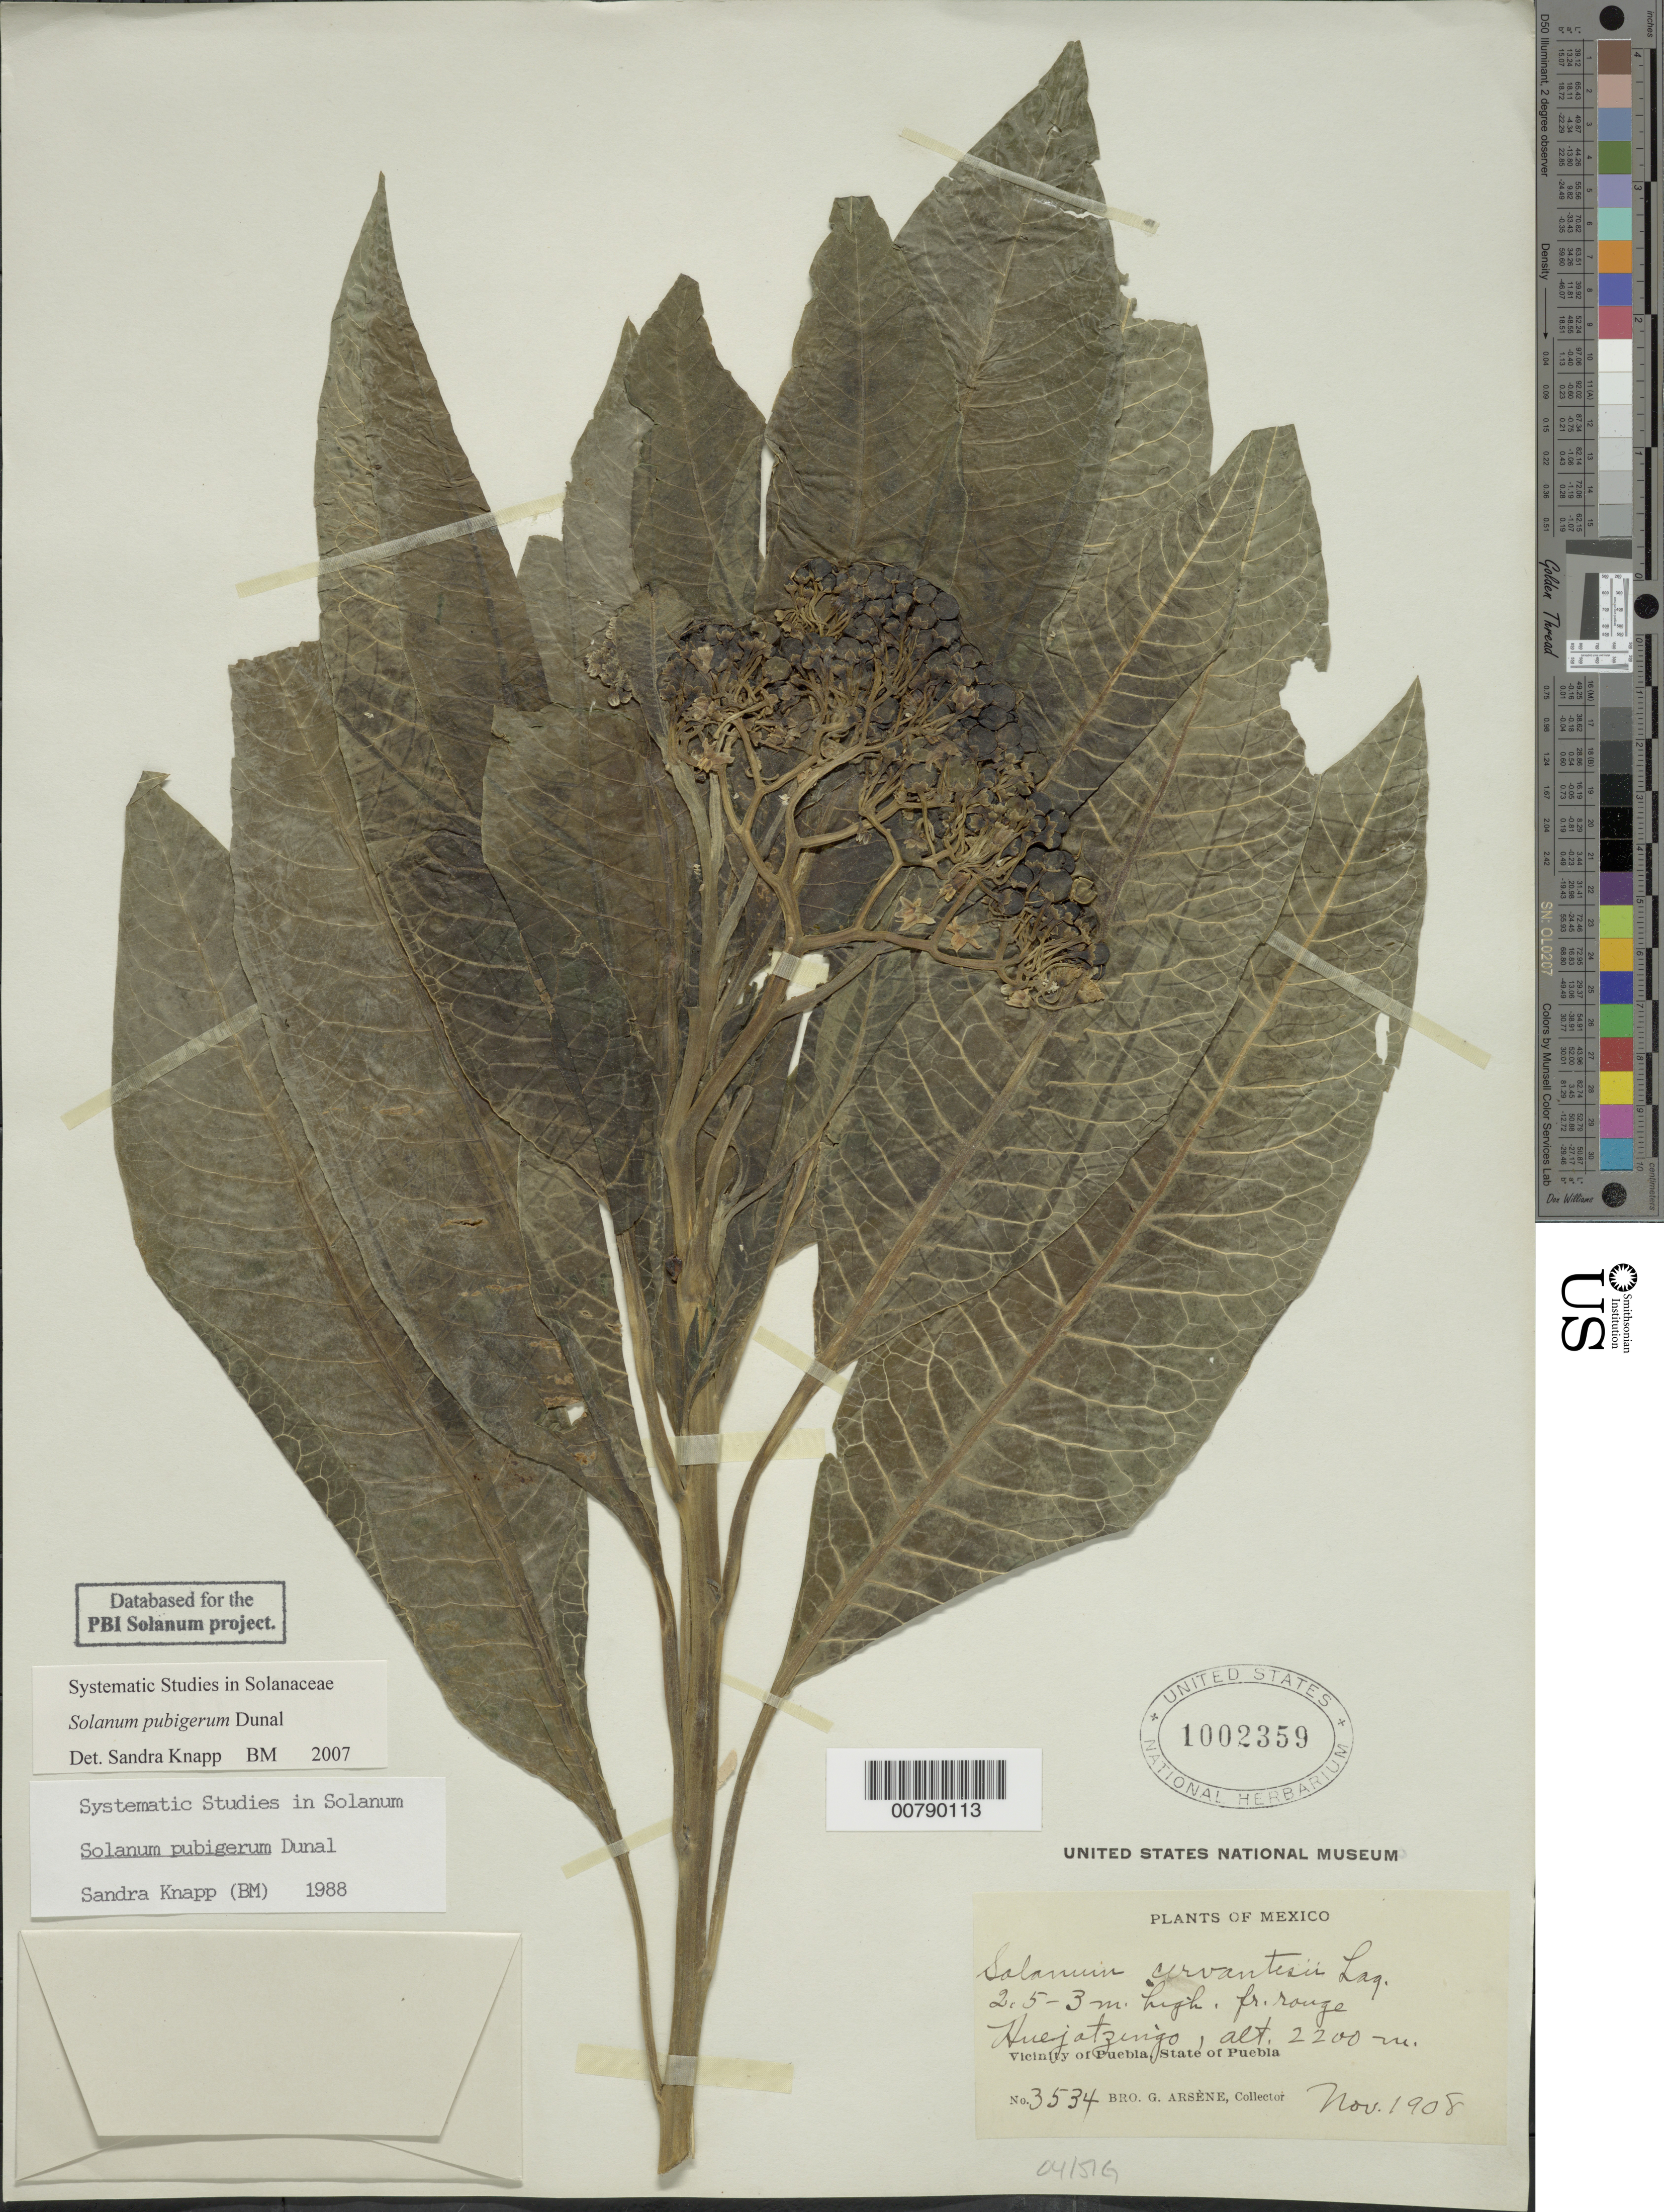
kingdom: Plantae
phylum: Tracheophyta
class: Magnoliopsida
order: Solanales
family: Solanaceae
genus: Solanum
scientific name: Solanum pubigerum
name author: Dunal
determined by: Knapp, S. D.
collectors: Bro. G. Arsène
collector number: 3534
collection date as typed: Nov 1908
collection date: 1908-11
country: Mexico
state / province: Puebla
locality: Vicinity of Puebla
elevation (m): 2200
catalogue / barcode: US 1002359